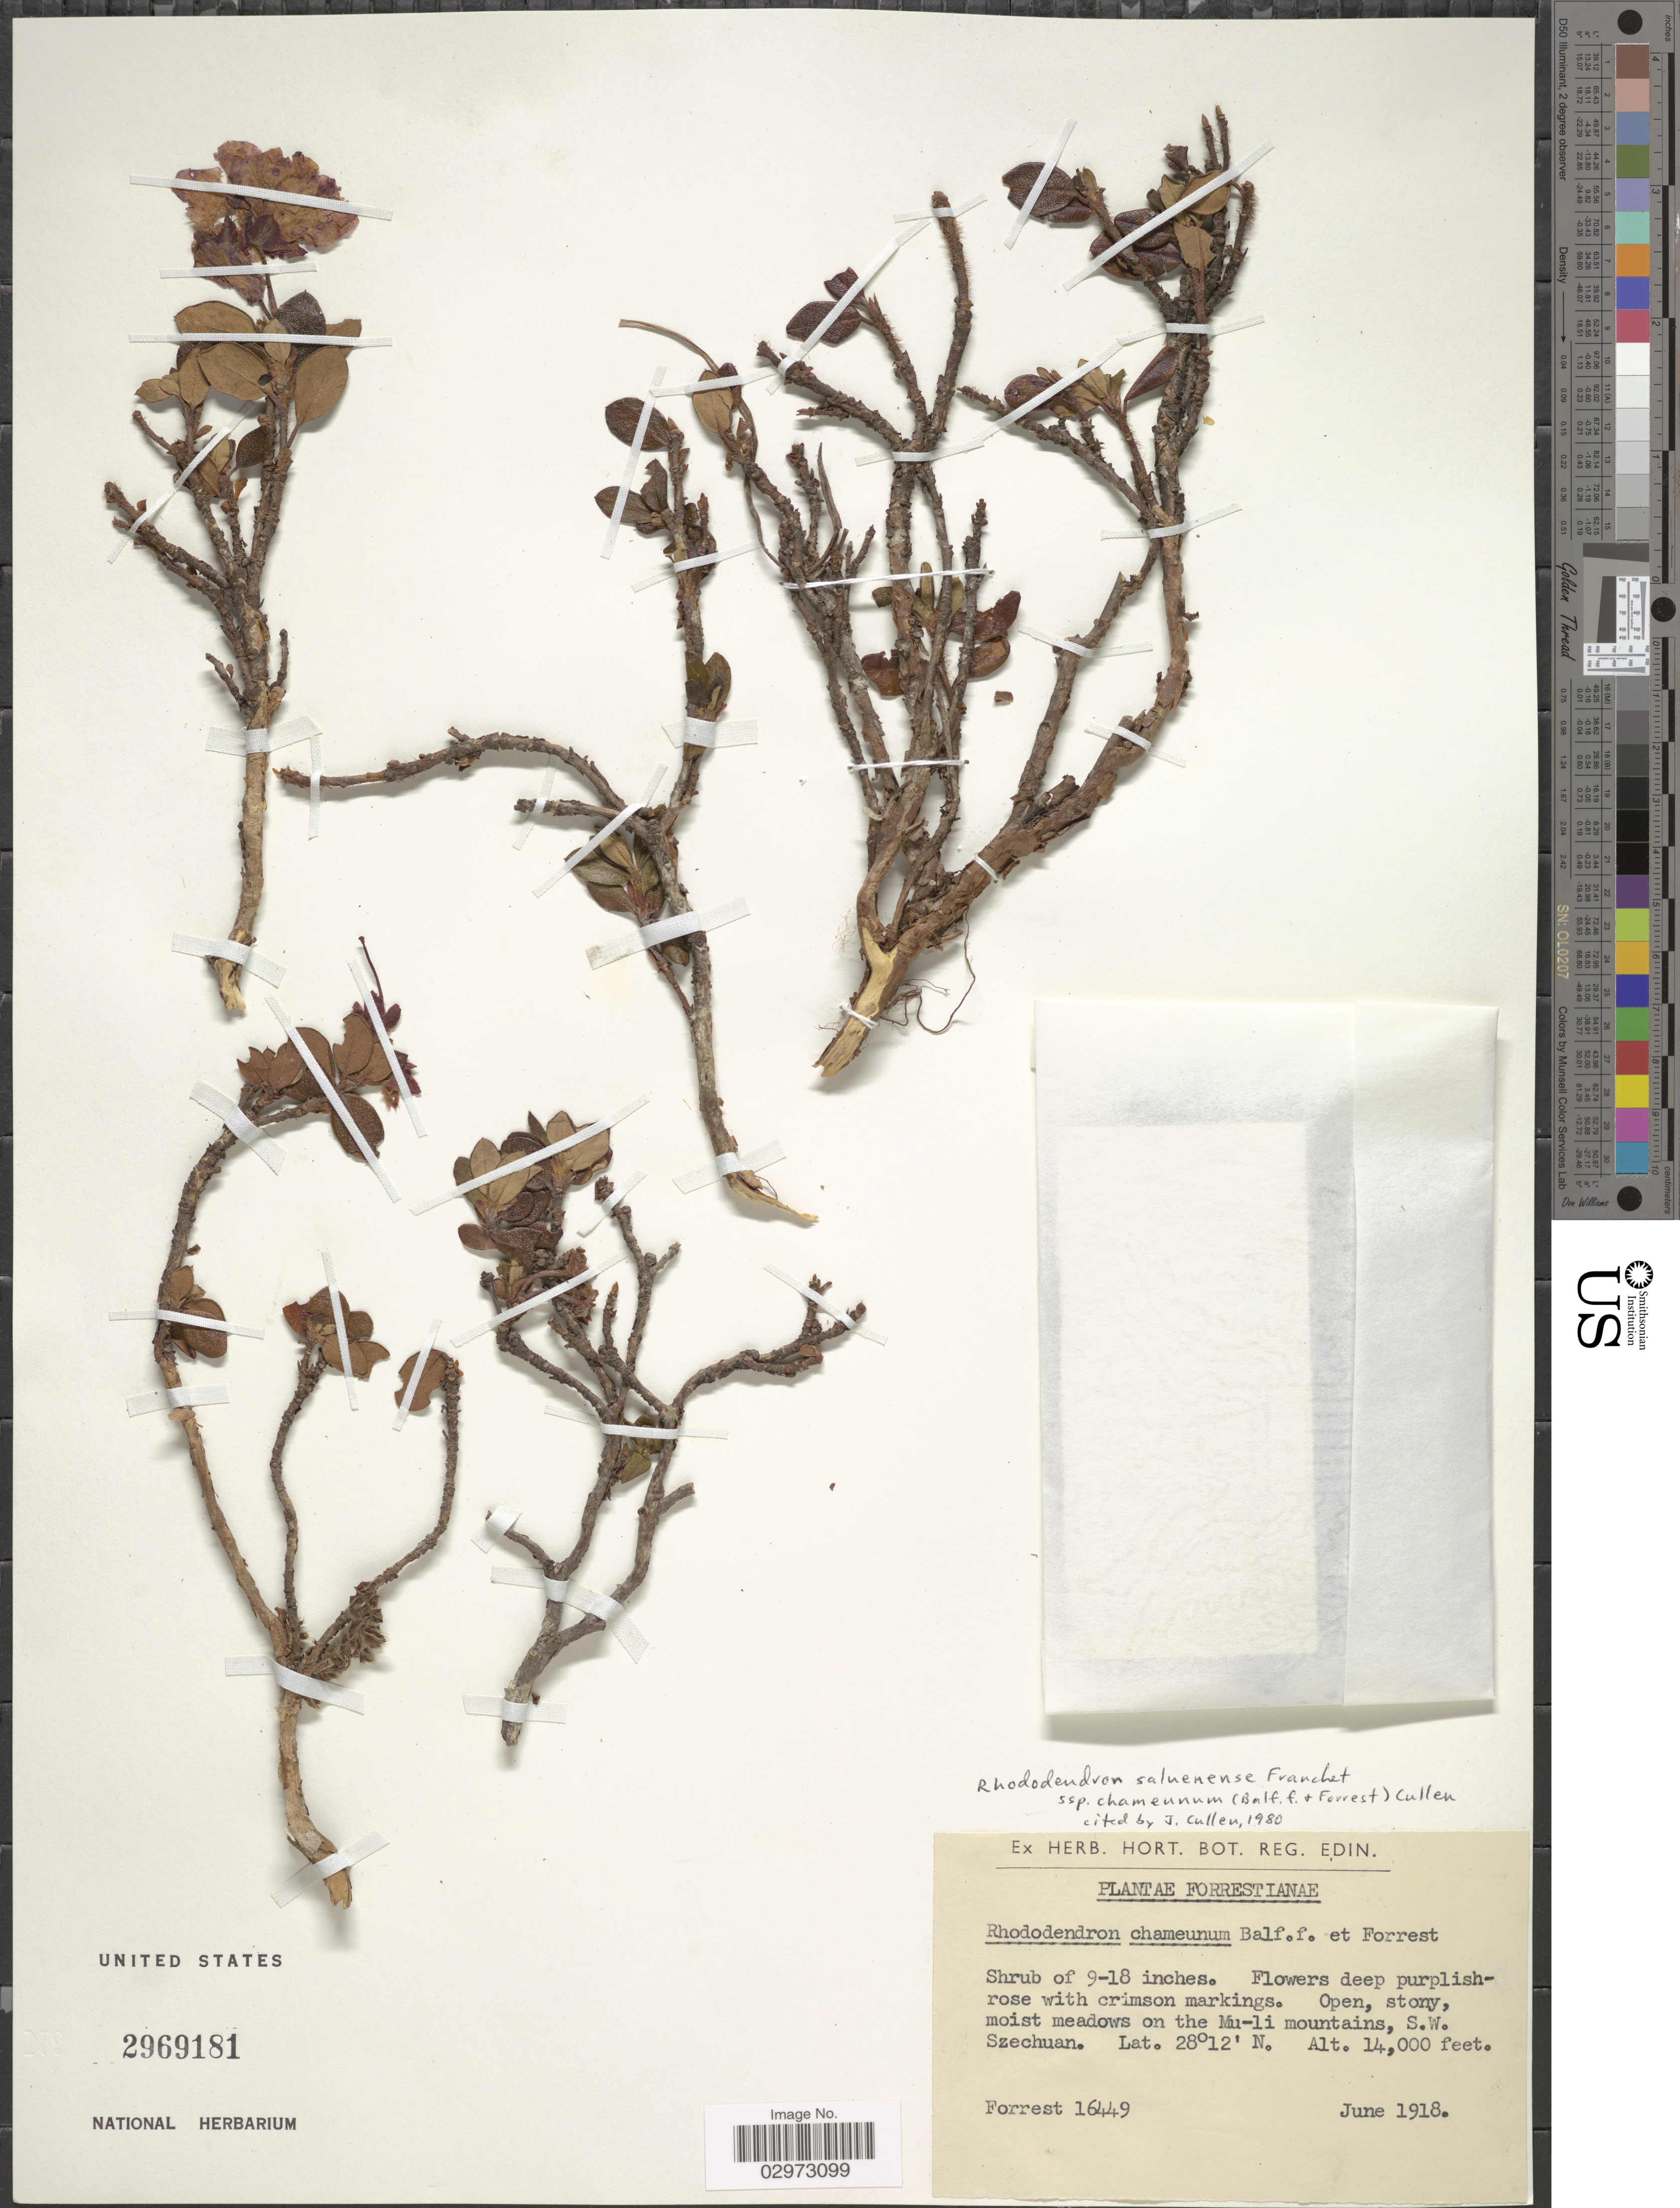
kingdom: Plantae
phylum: Tracheophyta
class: Magnoliopsida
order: Ericales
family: Ericaceae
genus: Rhododendron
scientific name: Rhododendron saluenense subsp. chameunum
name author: (Balf. f. & Forrest) Cullen in Cullen & D.F.Chamb.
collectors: -. Forrest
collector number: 16449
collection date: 1918-06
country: China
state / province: Sichuan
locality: Open, stony, moist meadows on the Mu-li mountains, S.W. Szechuan.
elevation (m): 4267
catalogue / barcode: US 2969181